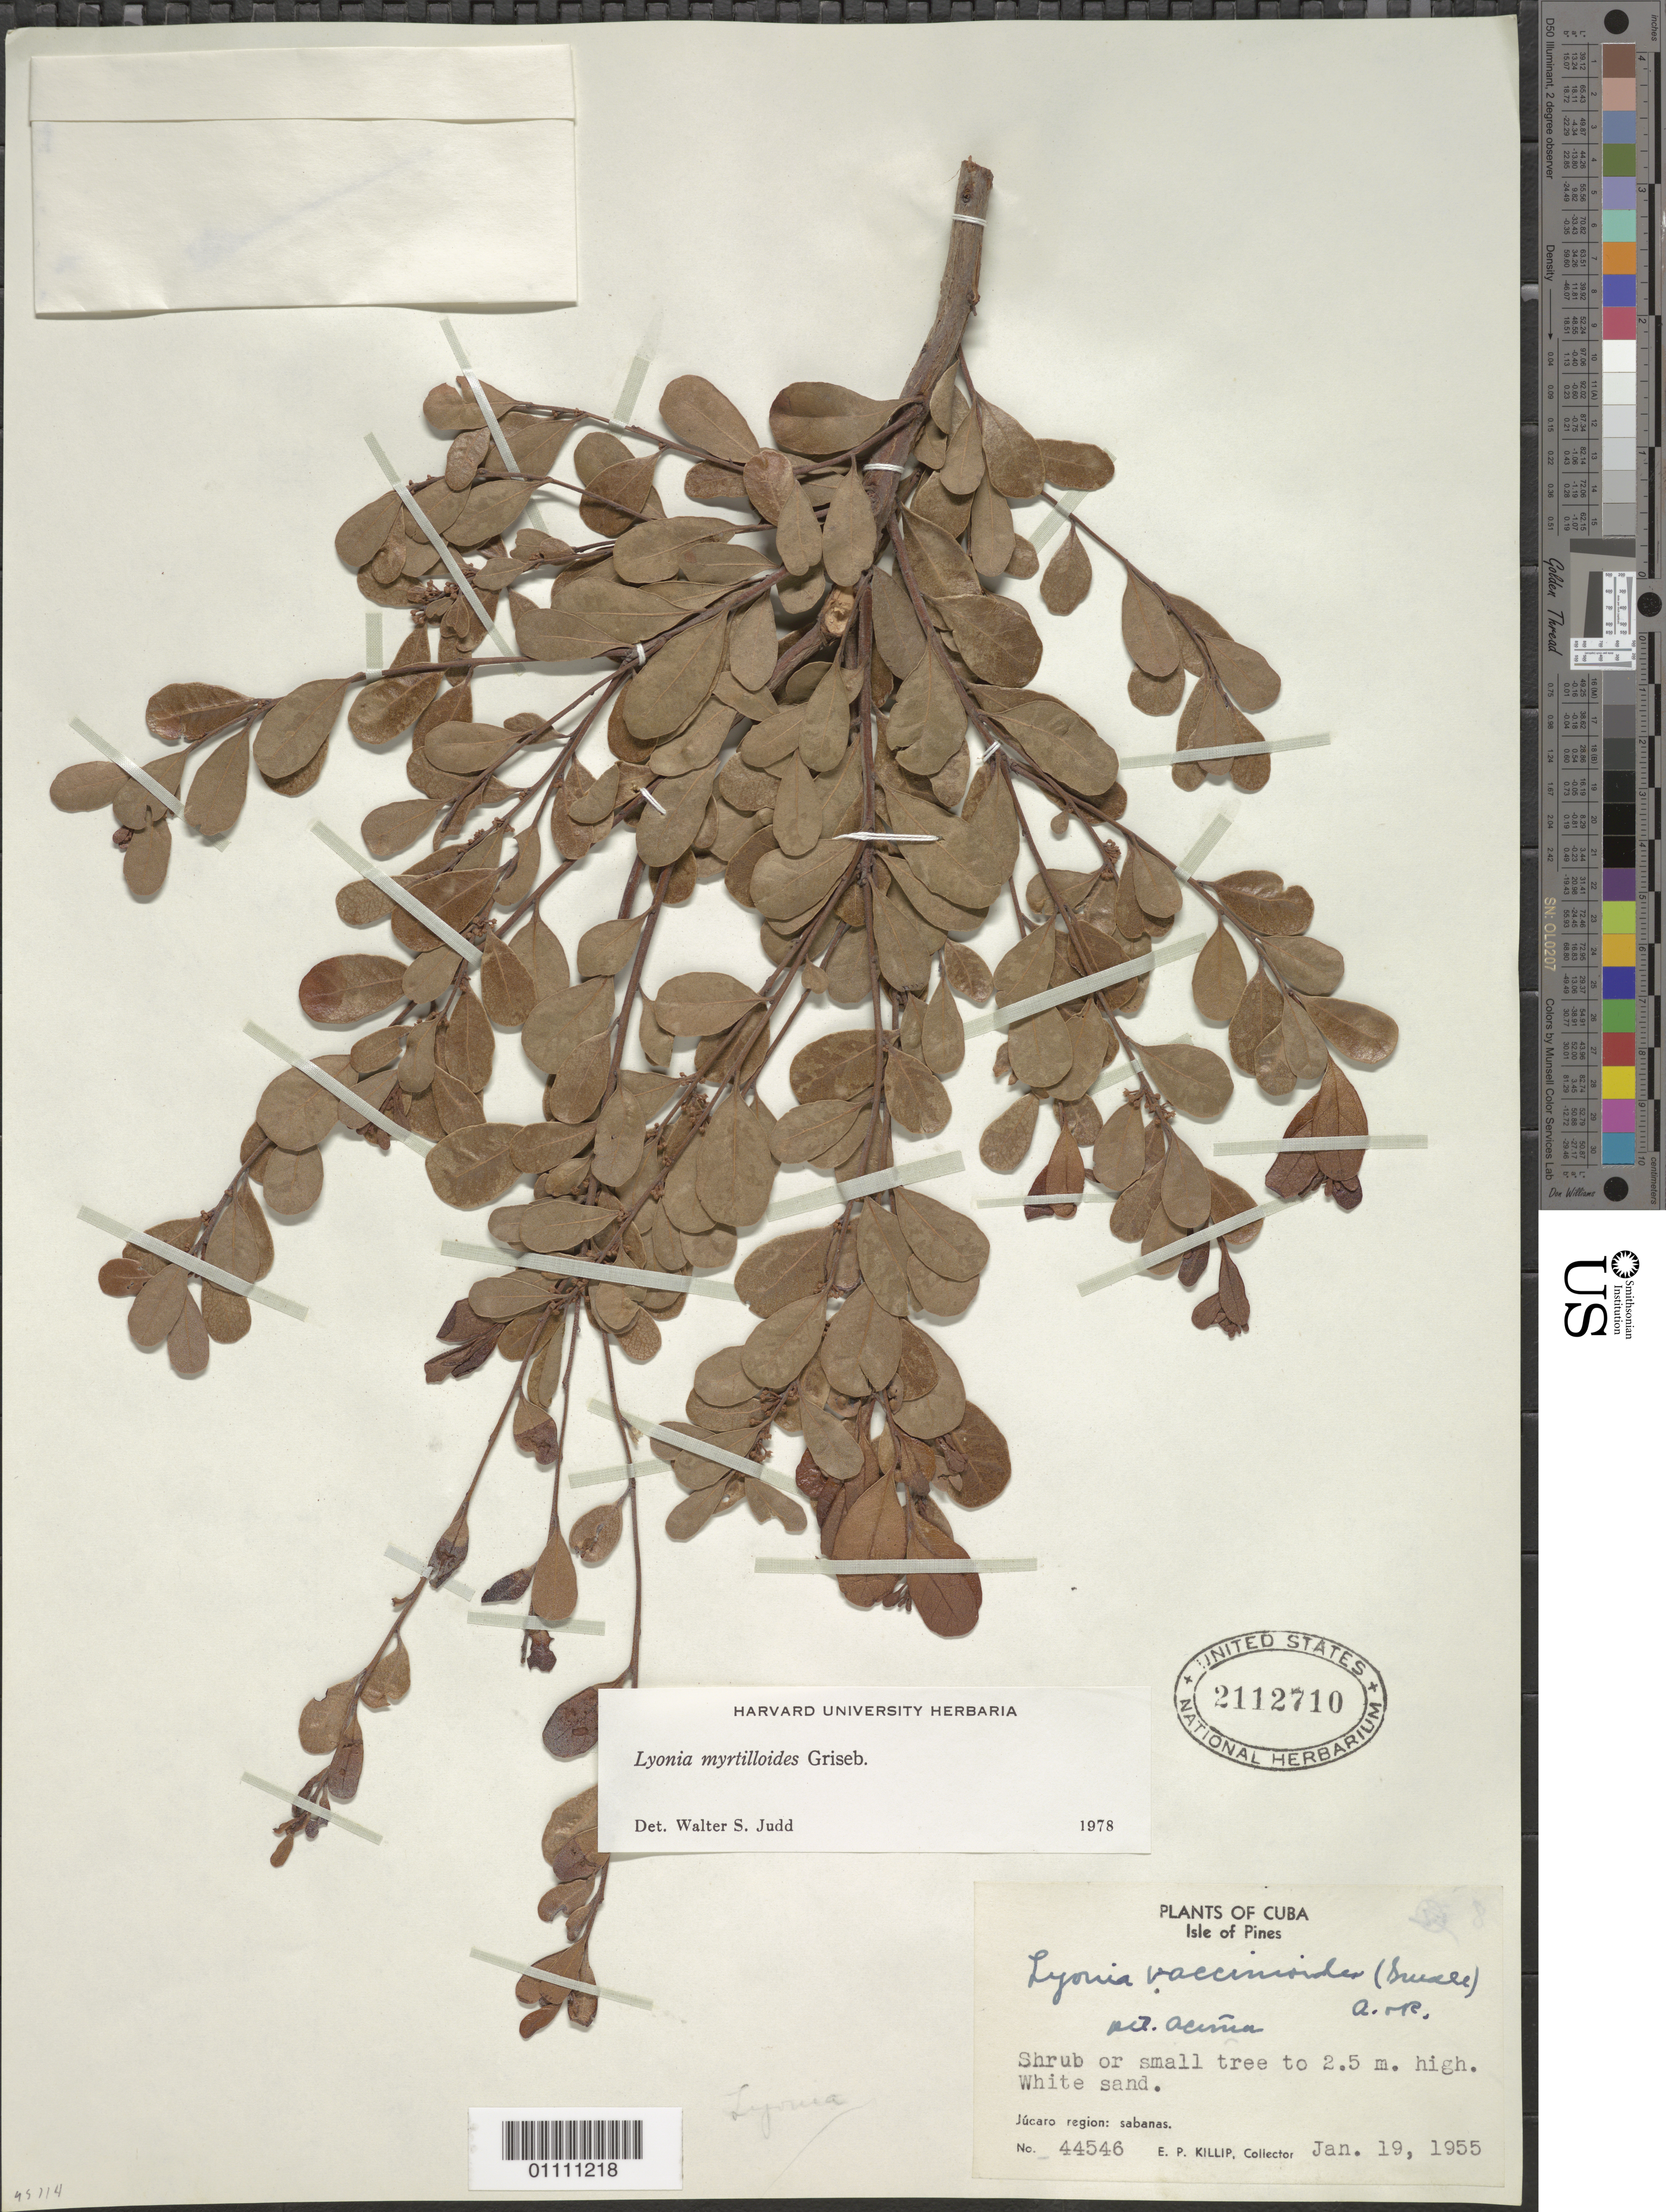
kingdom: Plantae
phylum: Tracheophyta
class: Magnoliopsida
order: Ericales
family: Ericaceae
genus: Lyonia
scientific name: Lyonia myrtilloides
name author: Griseb.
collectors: E. P. Killip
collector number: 44546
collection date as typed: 19 Jan 1955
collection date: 1955-01-19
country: Cuba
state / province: Isla de La Juventud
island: Isla de la Juventud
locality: White sand Jucaro region: sabanas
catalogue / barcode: US 2112710